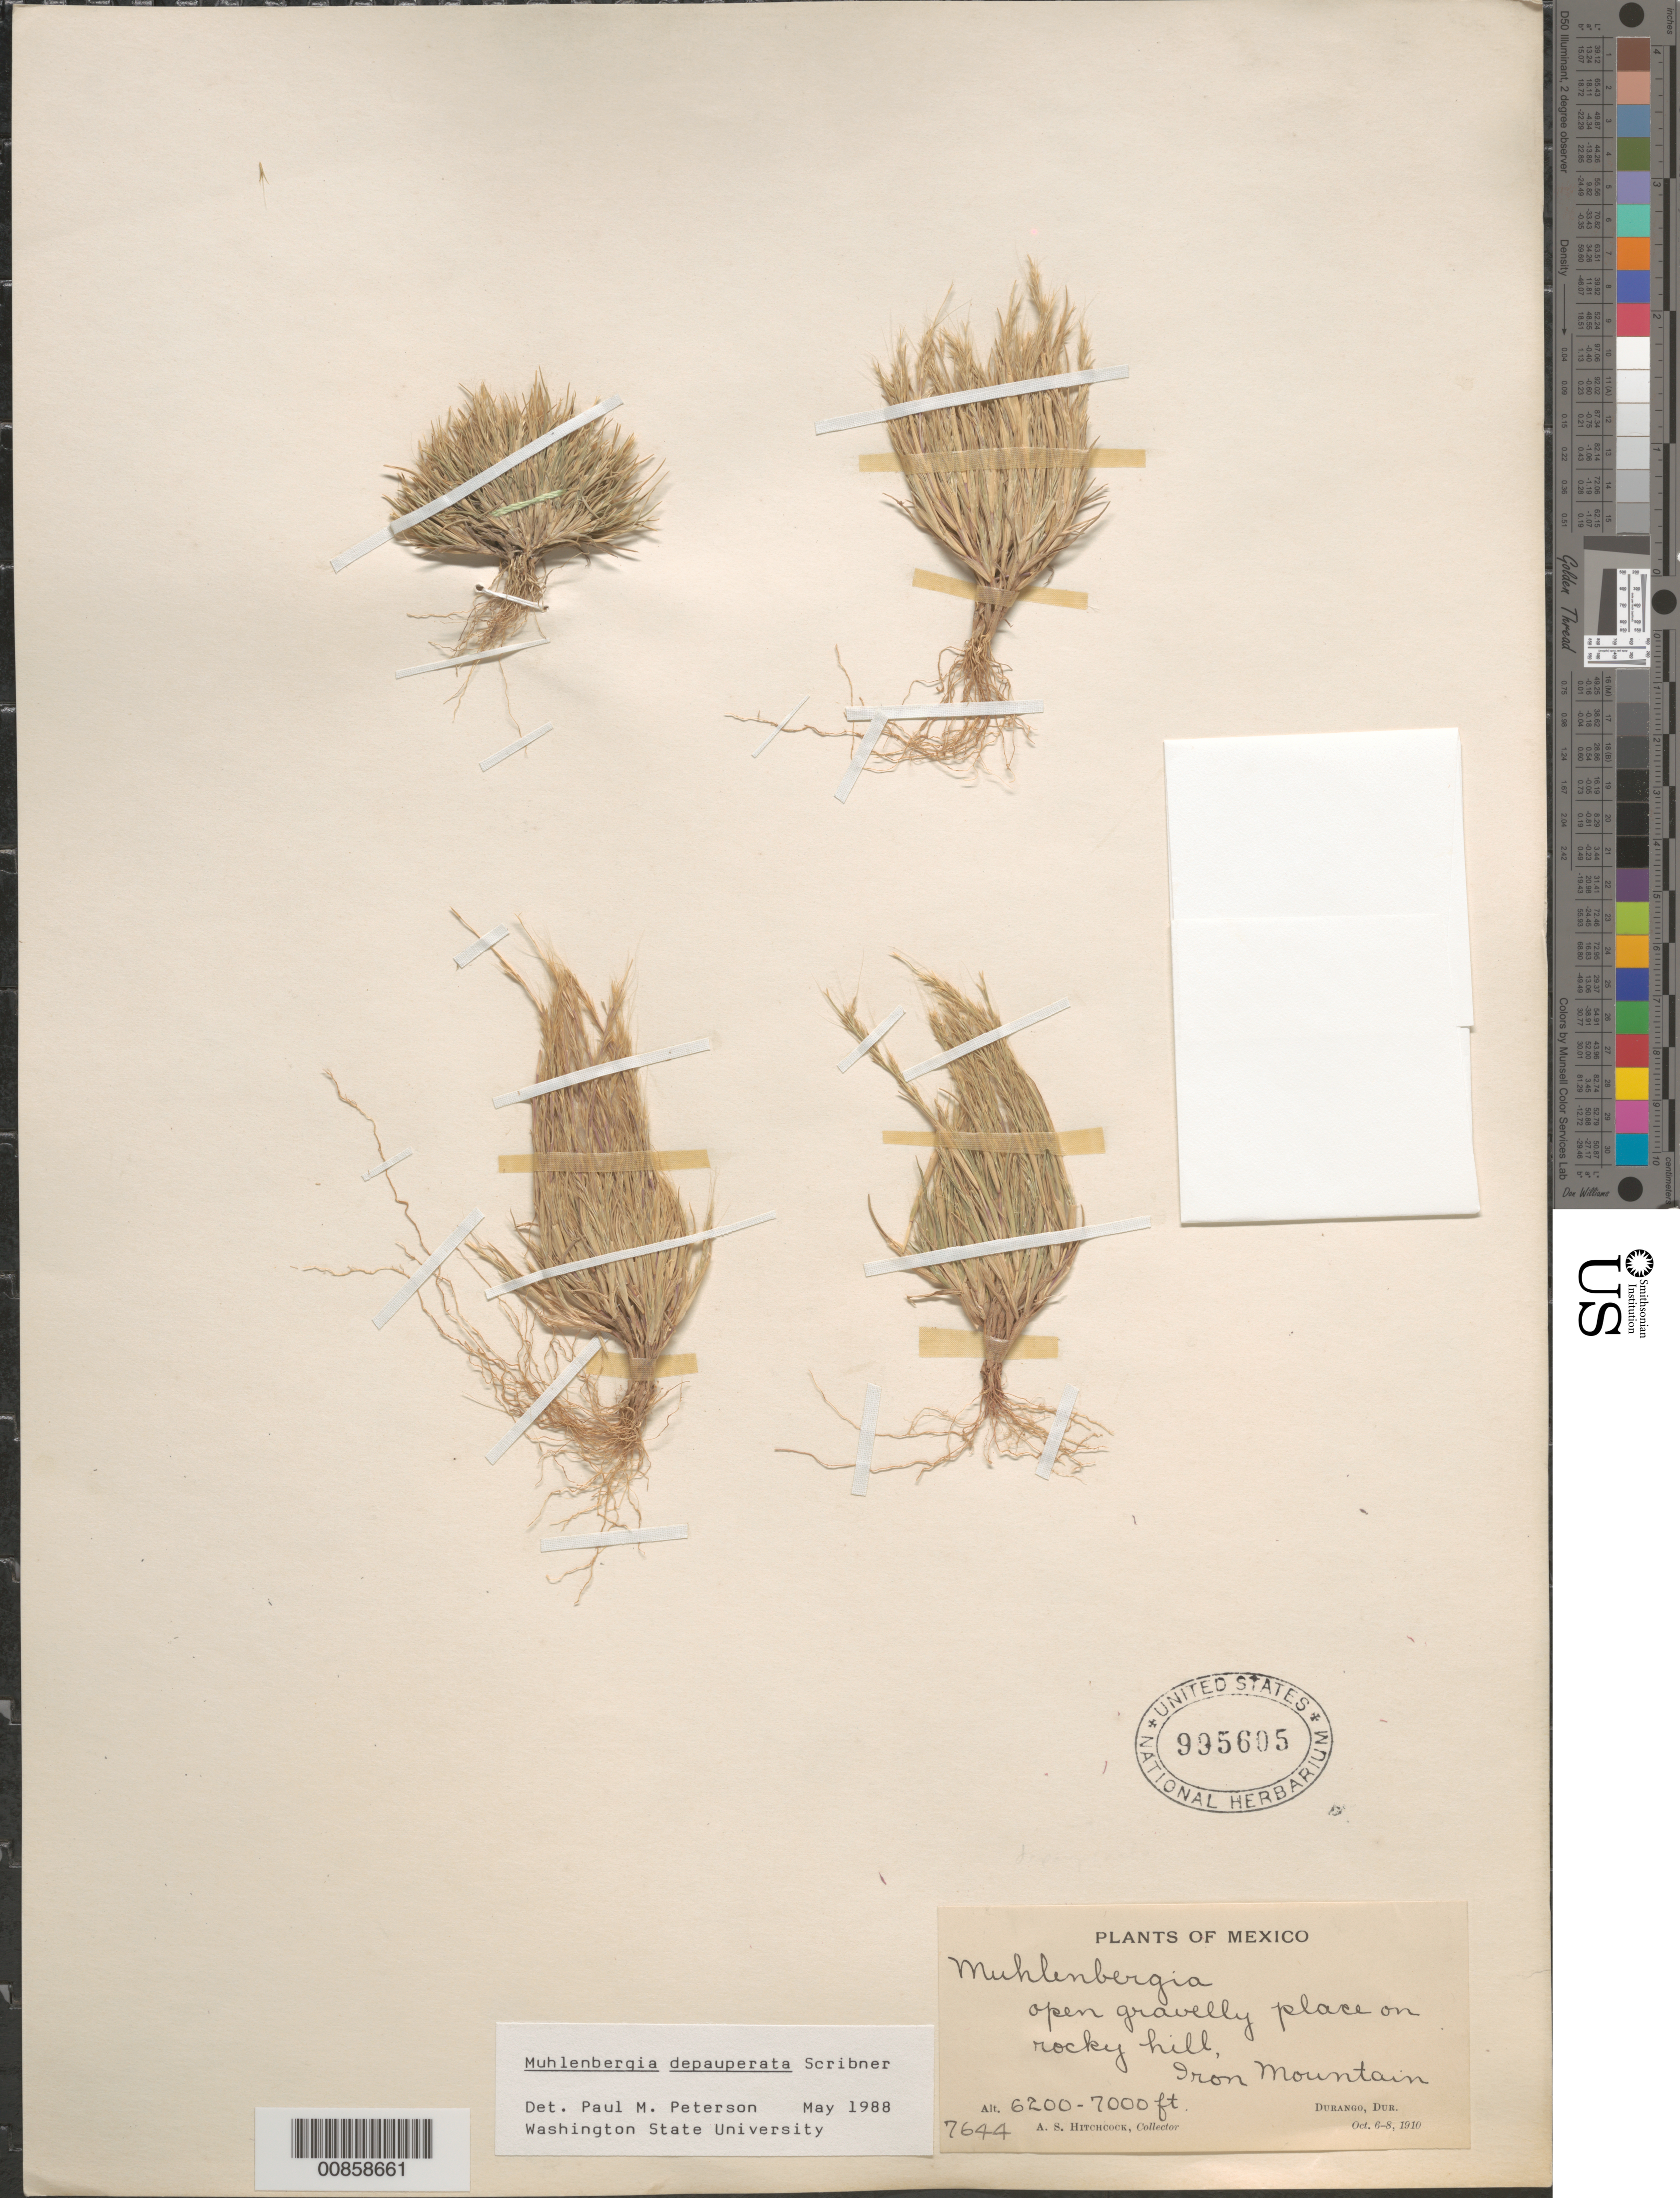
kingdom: Plantae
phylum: Tracheophyta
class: Liliopsida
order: Poales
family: Poaceae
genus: Muhlenbergia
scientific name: Muhlenbergia depauperata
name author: Scribn.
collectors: A. S. Hitchcock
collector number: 7644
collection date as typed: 25 Sep 1910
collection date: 1910-09-25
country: Mexico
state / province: Durango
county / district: Durango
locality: Iron Mountain, mpio. Durango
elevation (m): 2010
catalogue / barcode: US 995605